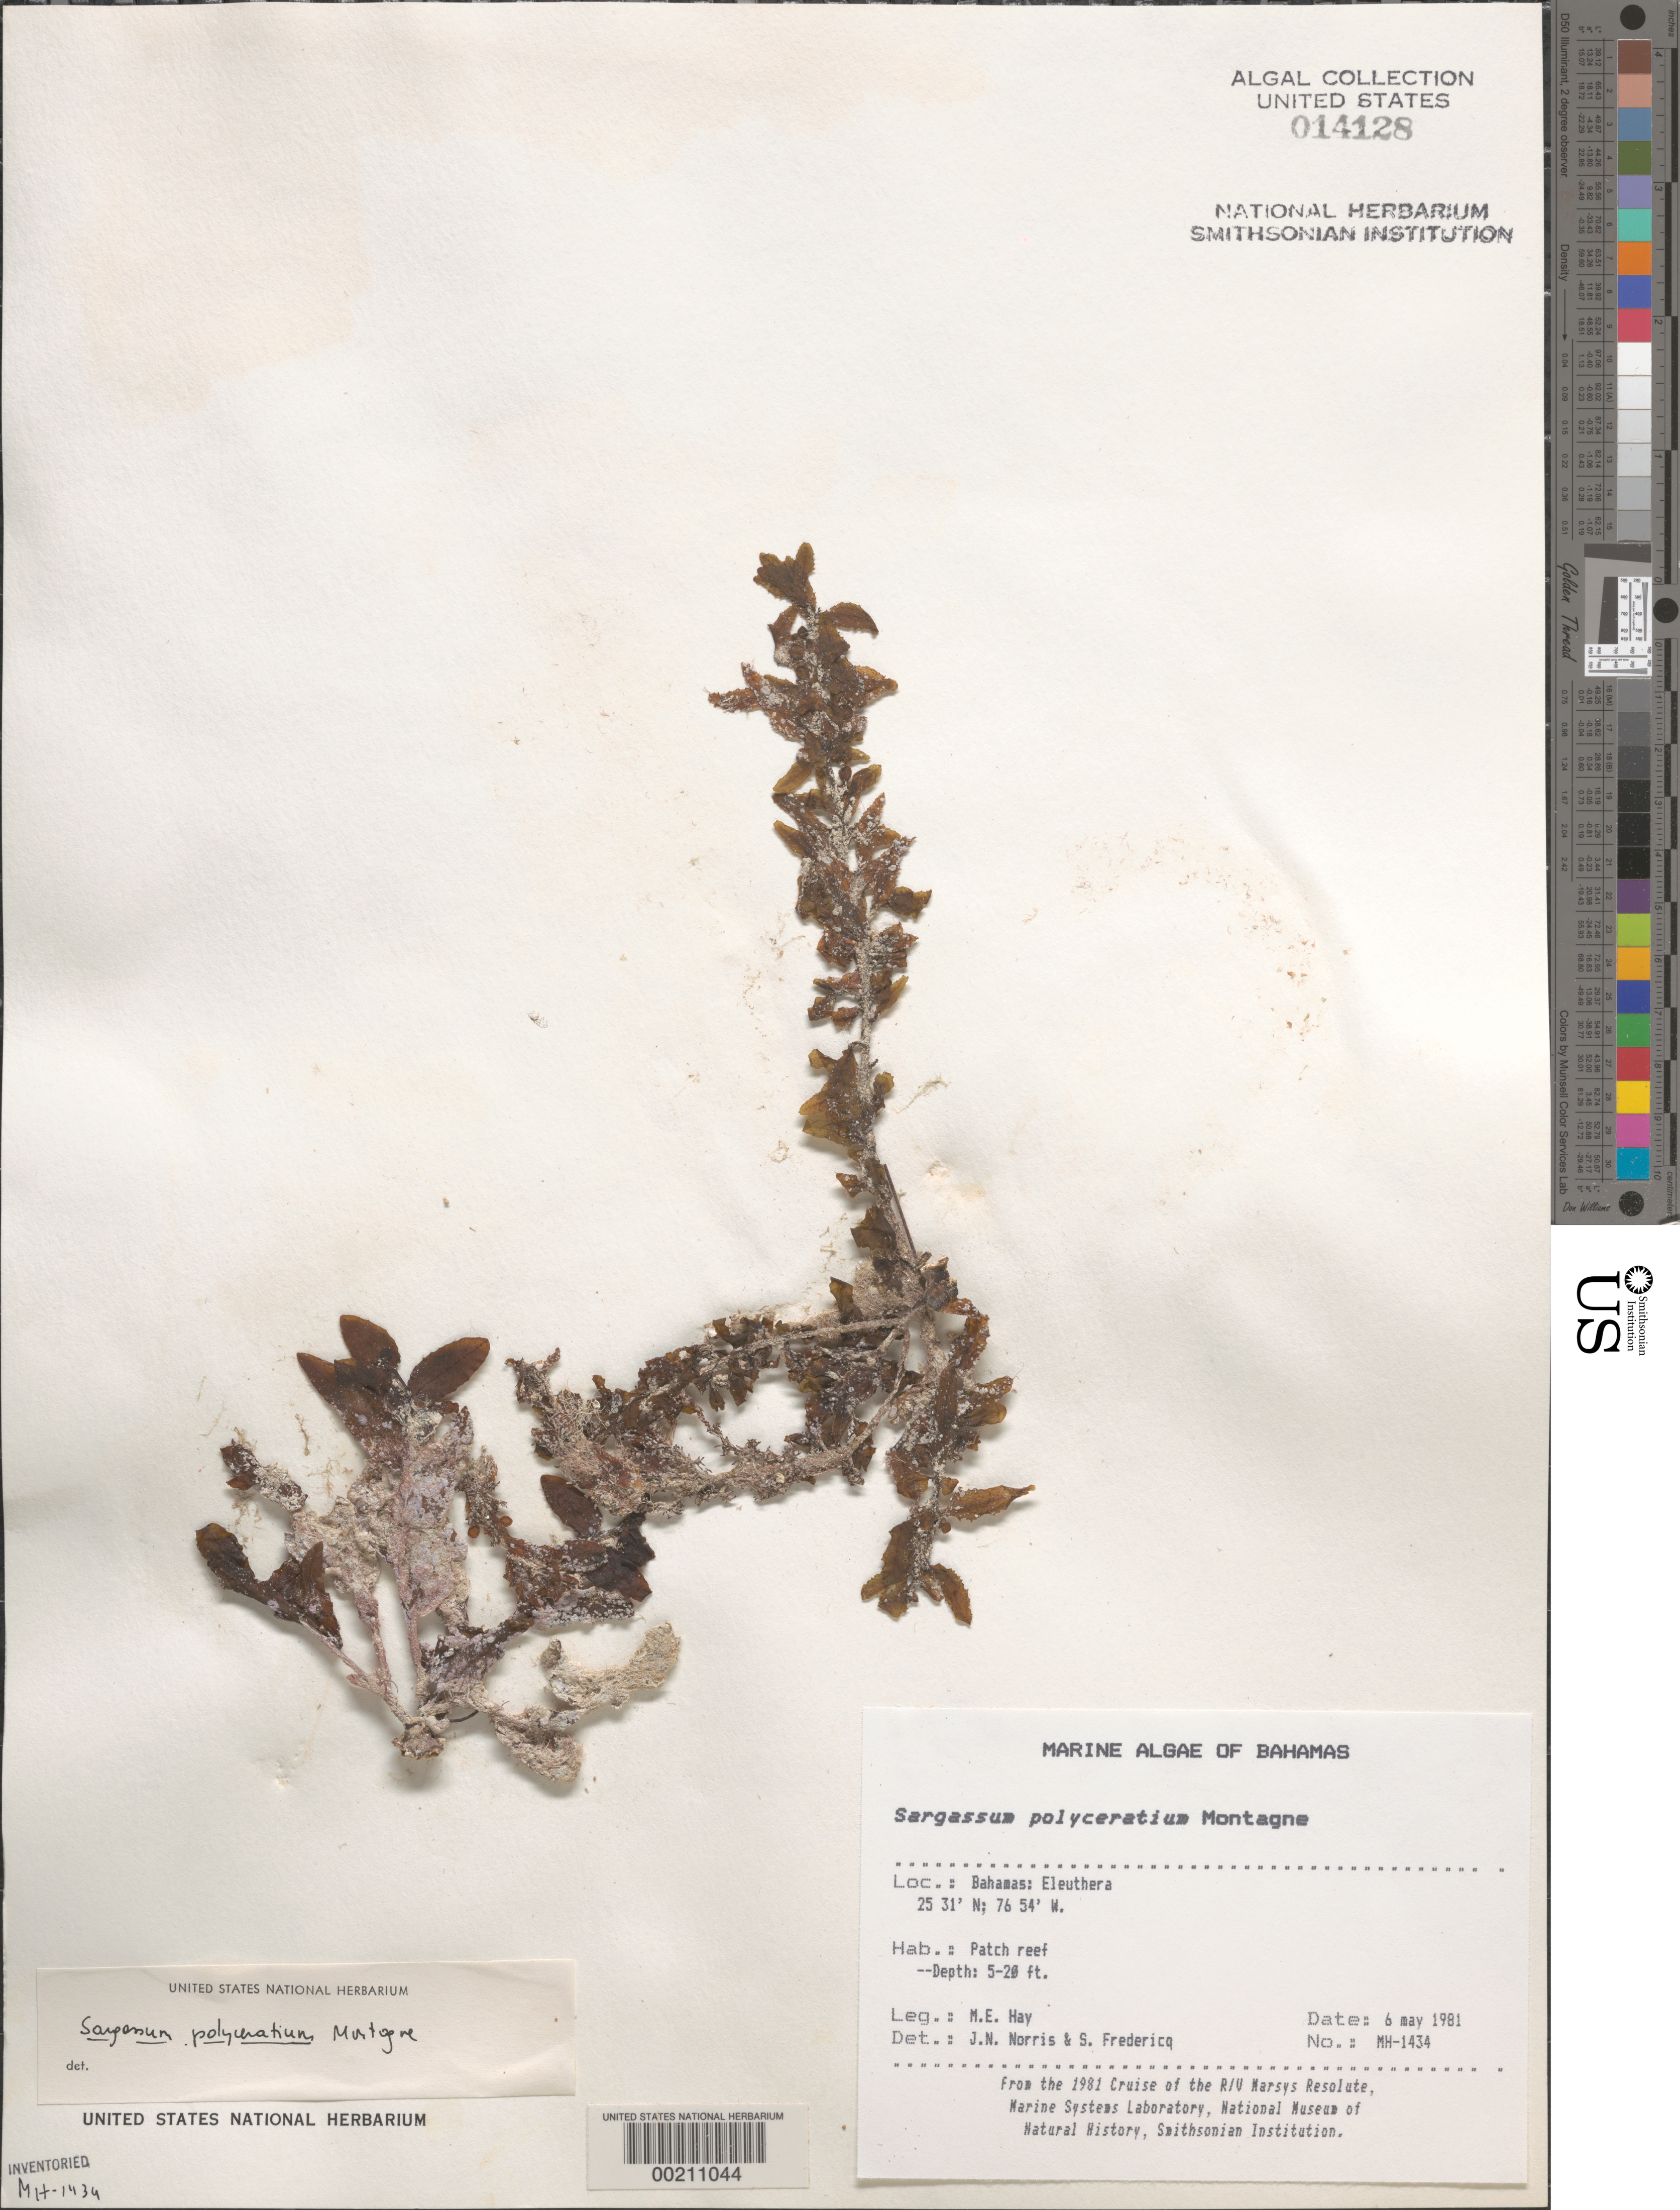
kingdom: Chromista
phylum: Ochrophyta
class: Phaeophyceae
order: Fucales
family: Sargassaceae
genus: Sargassum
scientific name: Sargassum polyceratium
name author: Mont.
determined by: Norris, J. N.; Fredericq, S.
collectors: M. E. Hay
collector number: MEH-1434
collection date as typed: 06 May 1981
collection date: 1981-05-06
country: Bahamas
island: Eleuthera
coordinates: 23 31' N, 76 54' W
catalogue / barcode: US 14128